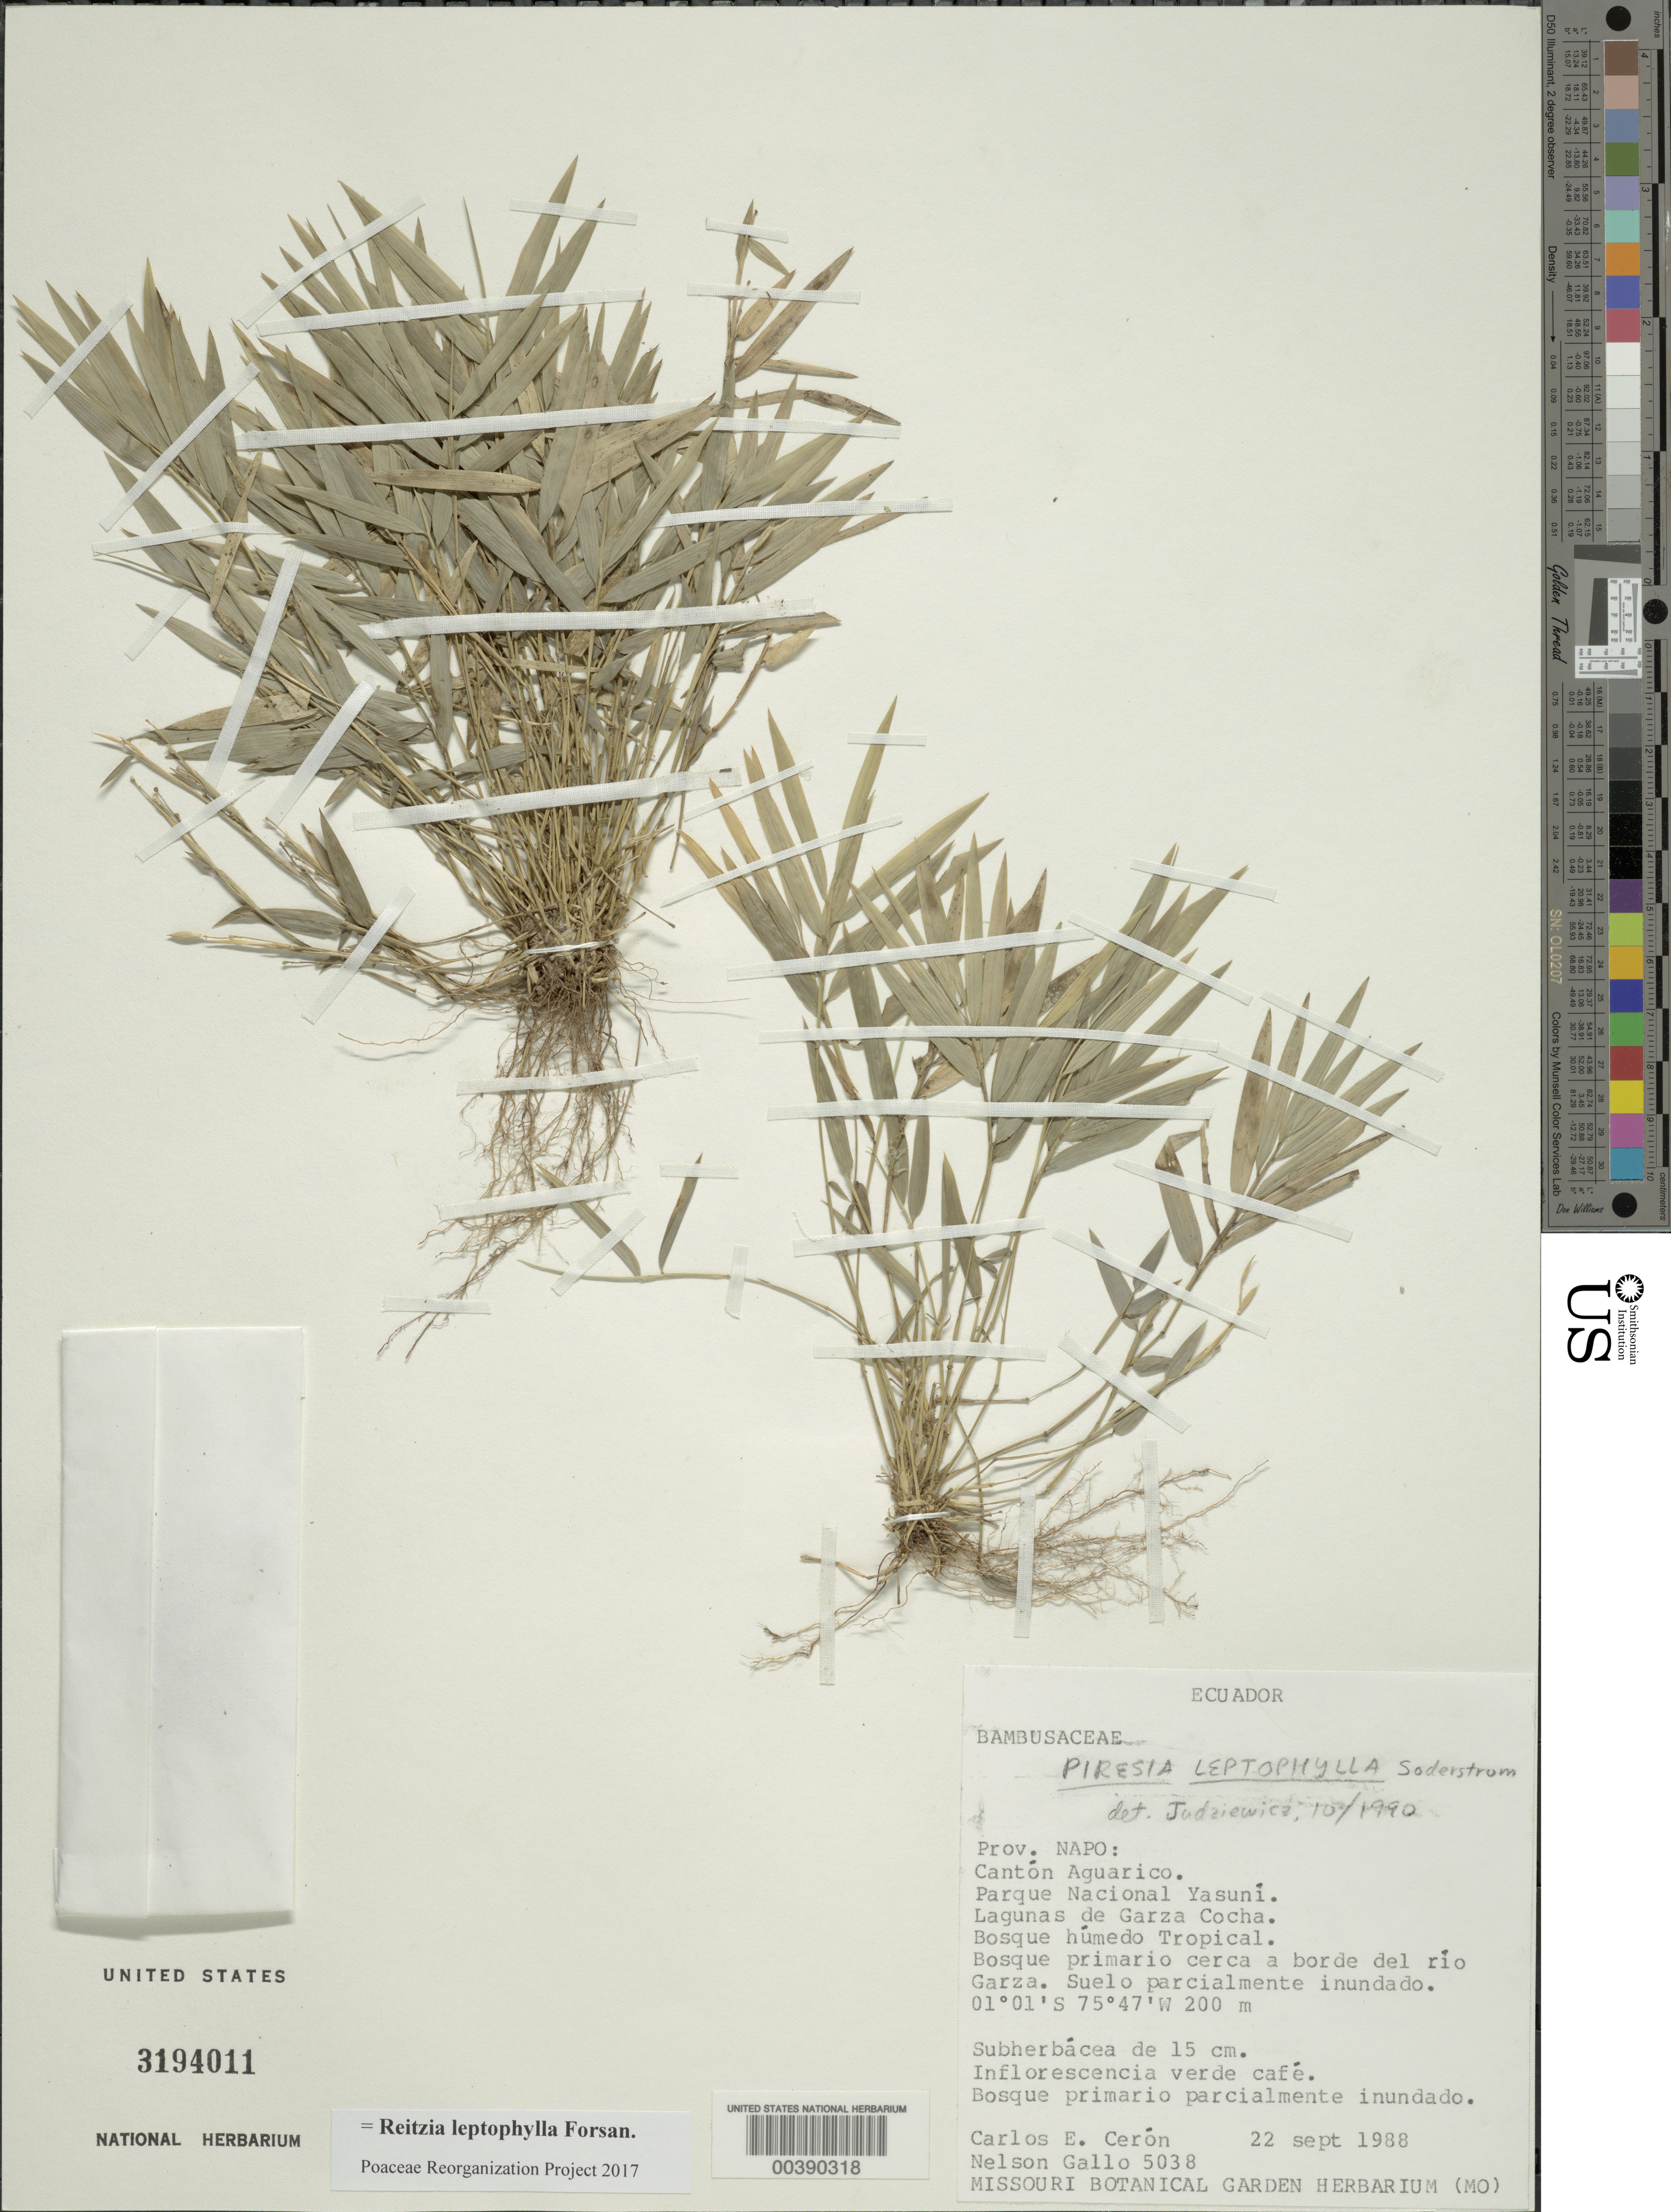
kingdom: Plantae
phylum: Tracheophyta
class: Liliopsida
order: Poales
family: Poaceae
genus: Reitzia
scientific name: Reitzia leptophylla ined. 2019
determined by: Poaceae Reorganization Project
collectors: C. E. Cerón M. & N. Gallo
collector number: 5038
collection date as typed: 22 Sep 1988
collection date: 1988-09-22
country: Ecuador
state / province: Orellana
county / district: Aguarico Aguarico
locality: Canton aguaRico; Parque Nacional yasuni; Lagunas de garza cocha; borde del Rio garza. [Province originally recorded as Napo.]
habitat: Bosque primario humedo tropical; borde del rio; suelo parcial. inundado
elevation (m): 200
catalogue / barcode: US 3194011